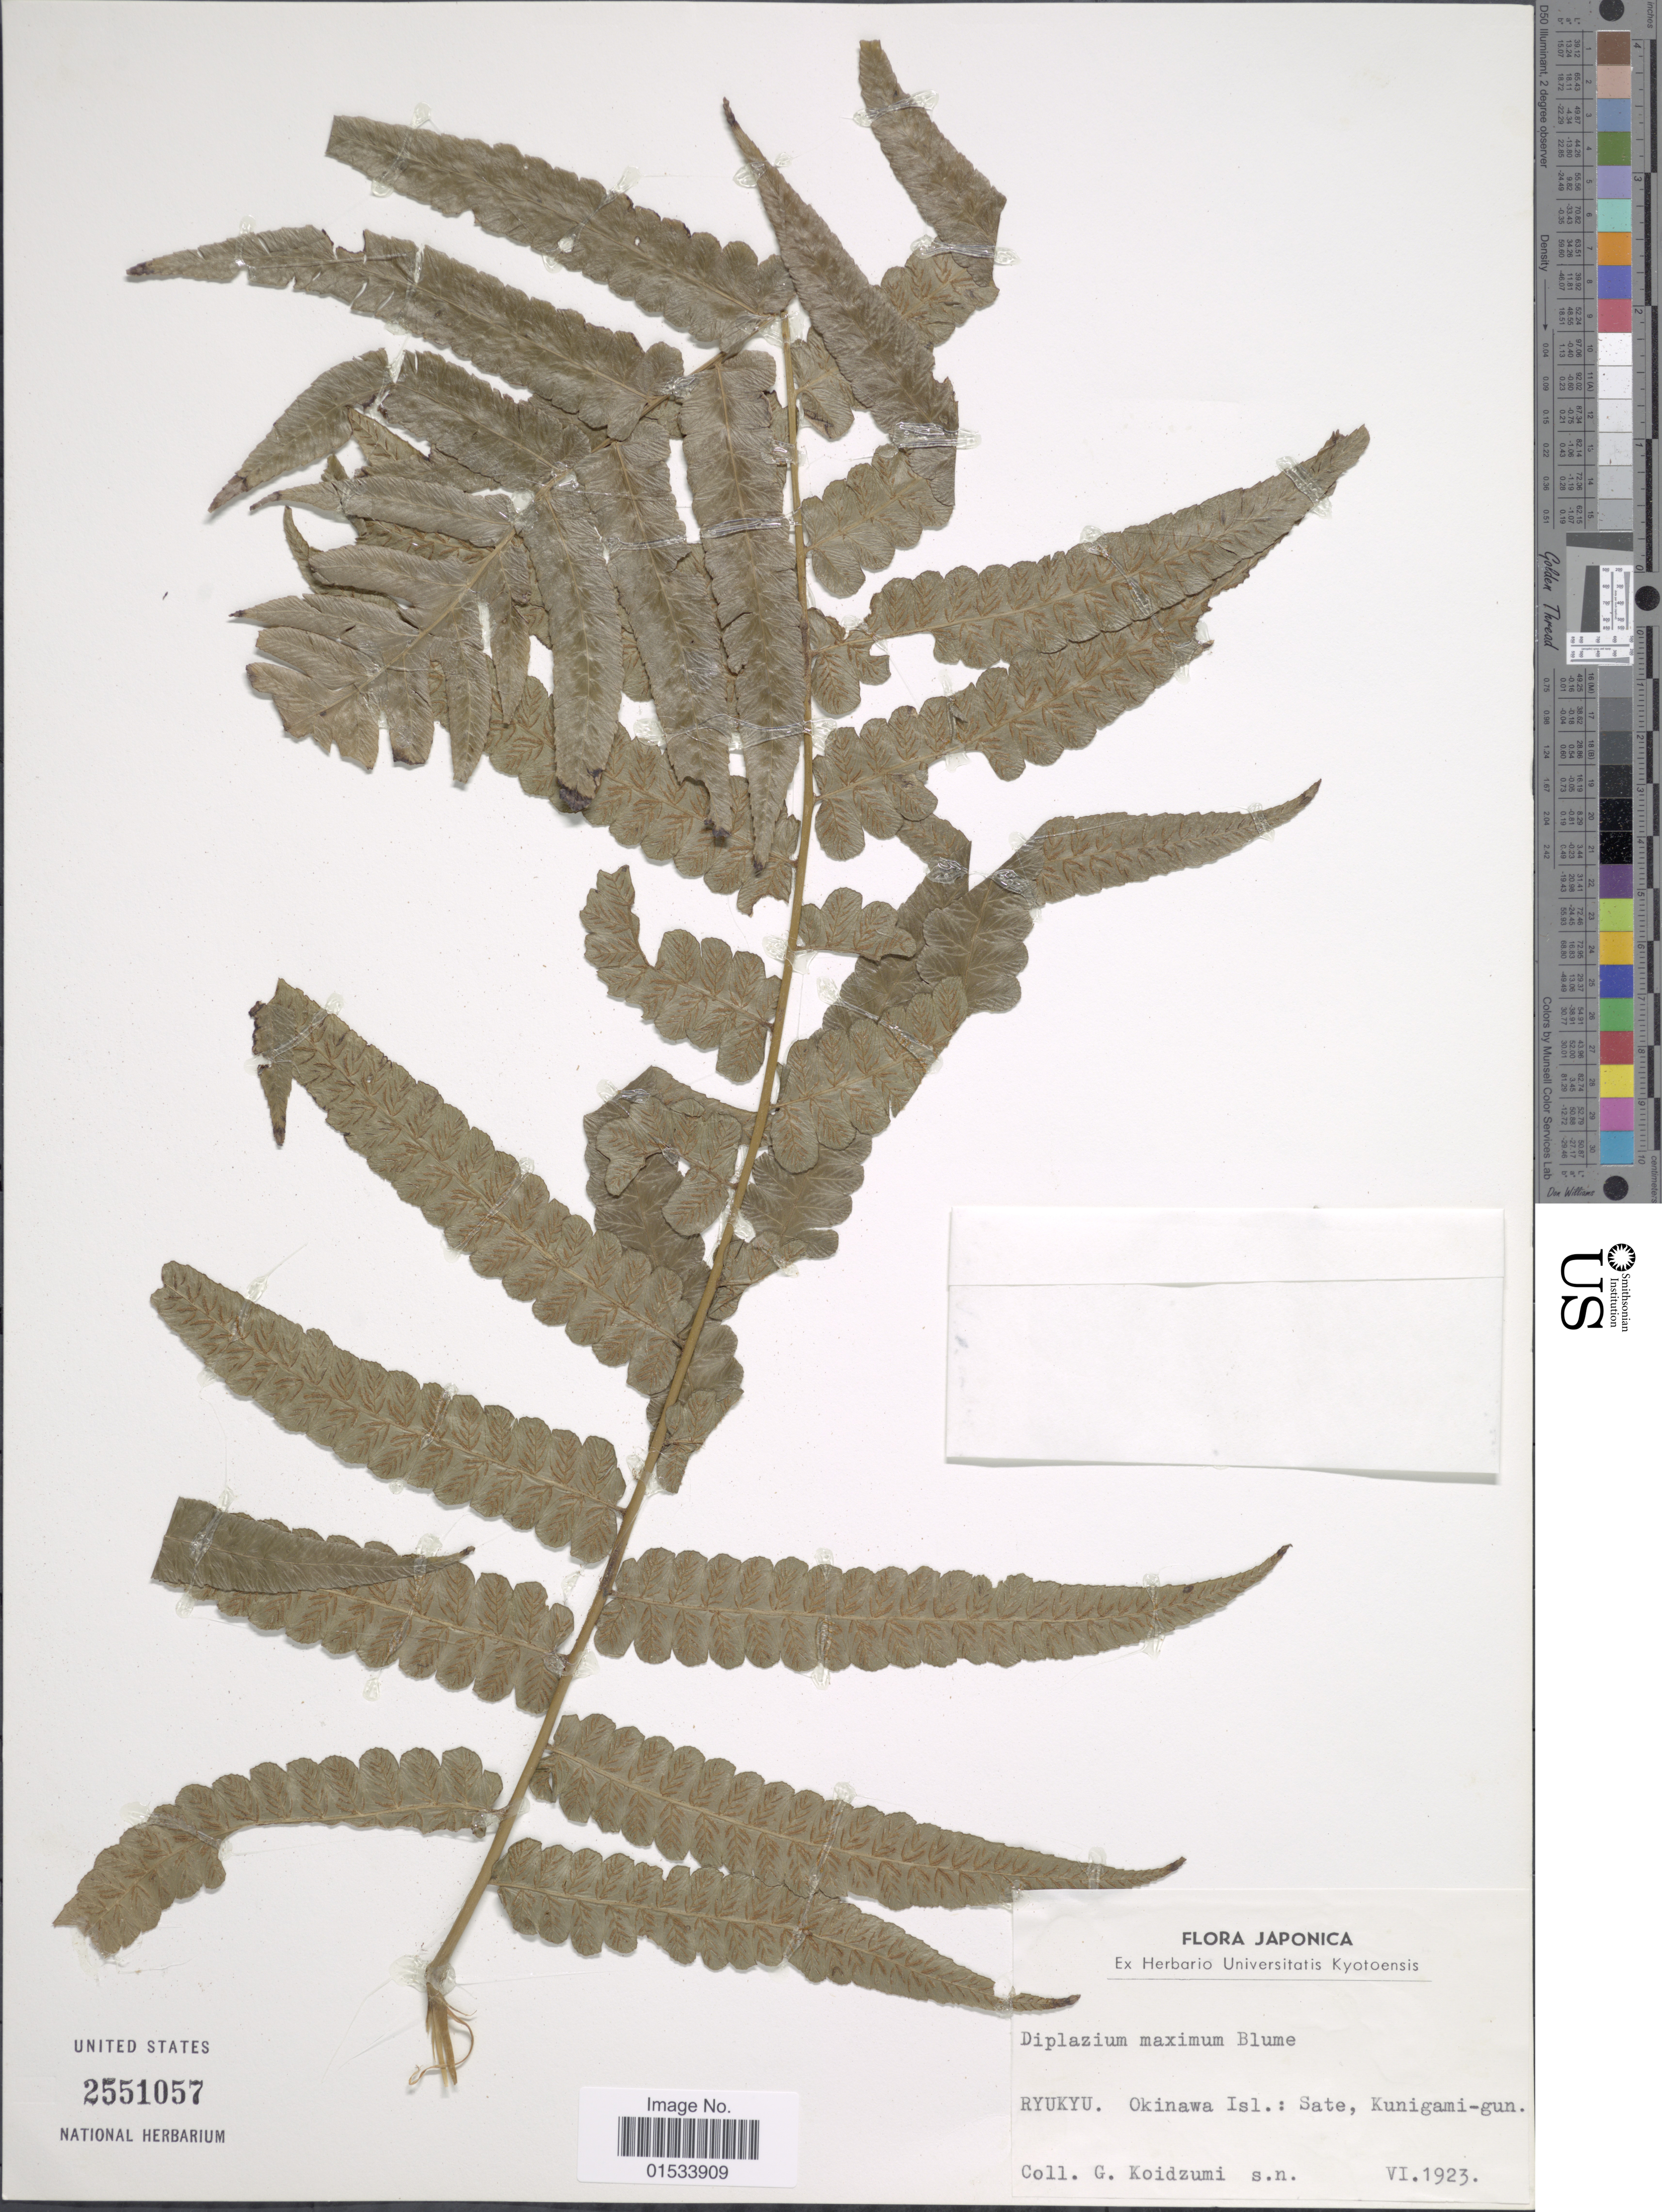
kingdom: Plantae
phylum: Tracheophyta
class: Polypodiopsida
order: Polypodiales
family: Athyriaceae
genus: Diplazium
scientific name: Diplazium maximum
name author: (D. Don) C. Chr.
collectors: G. Koidzumi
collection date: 1923-06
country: Japan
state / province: Okinawa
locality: RyuKyu, Okinawa Isl.: Sate, Kunigami-gun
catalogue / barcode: US 2551057